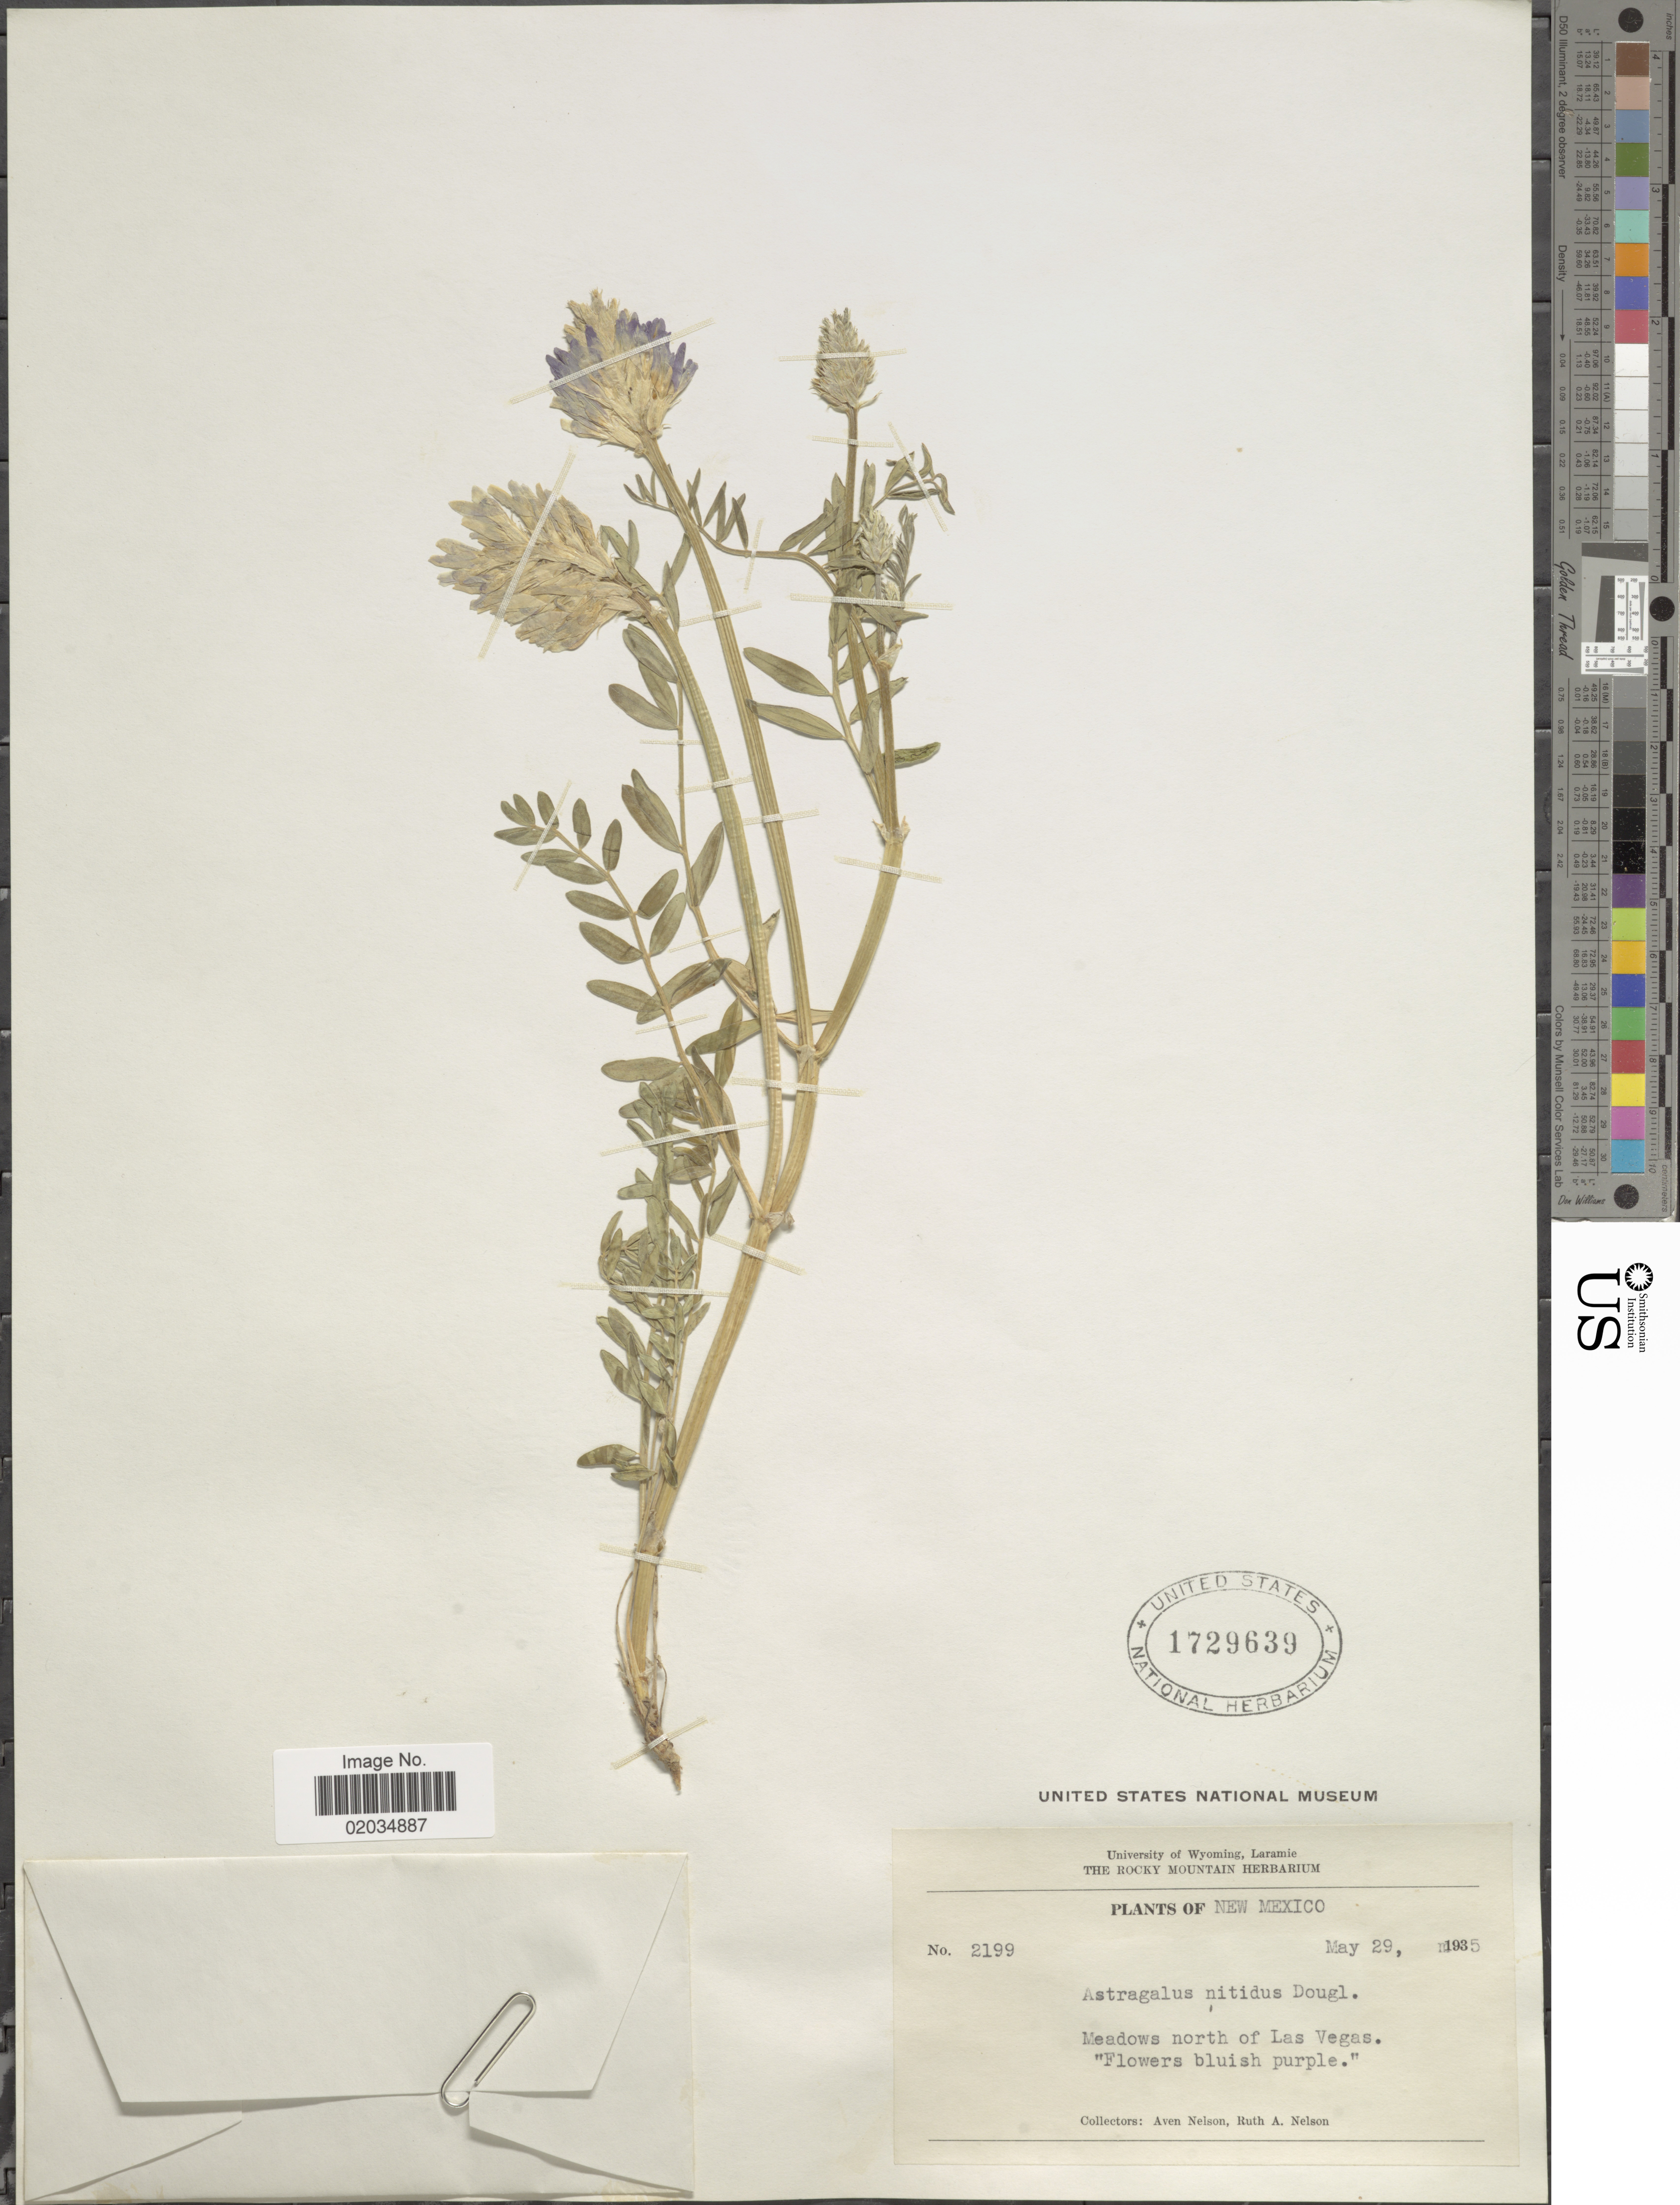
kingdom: Plantae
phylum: Tracheophyta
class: Magnoliopsida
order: Fabales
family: Fabaceae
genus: Astragalus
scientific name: Astragalus nitidus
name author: (Hook.) M.E. Jones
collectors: A. Nelson & R. A. Nelson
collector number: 2199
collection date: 1935-05-29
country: United States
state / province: New Mexico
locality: Meadows north of Las Vegas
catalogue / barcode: US 1729639